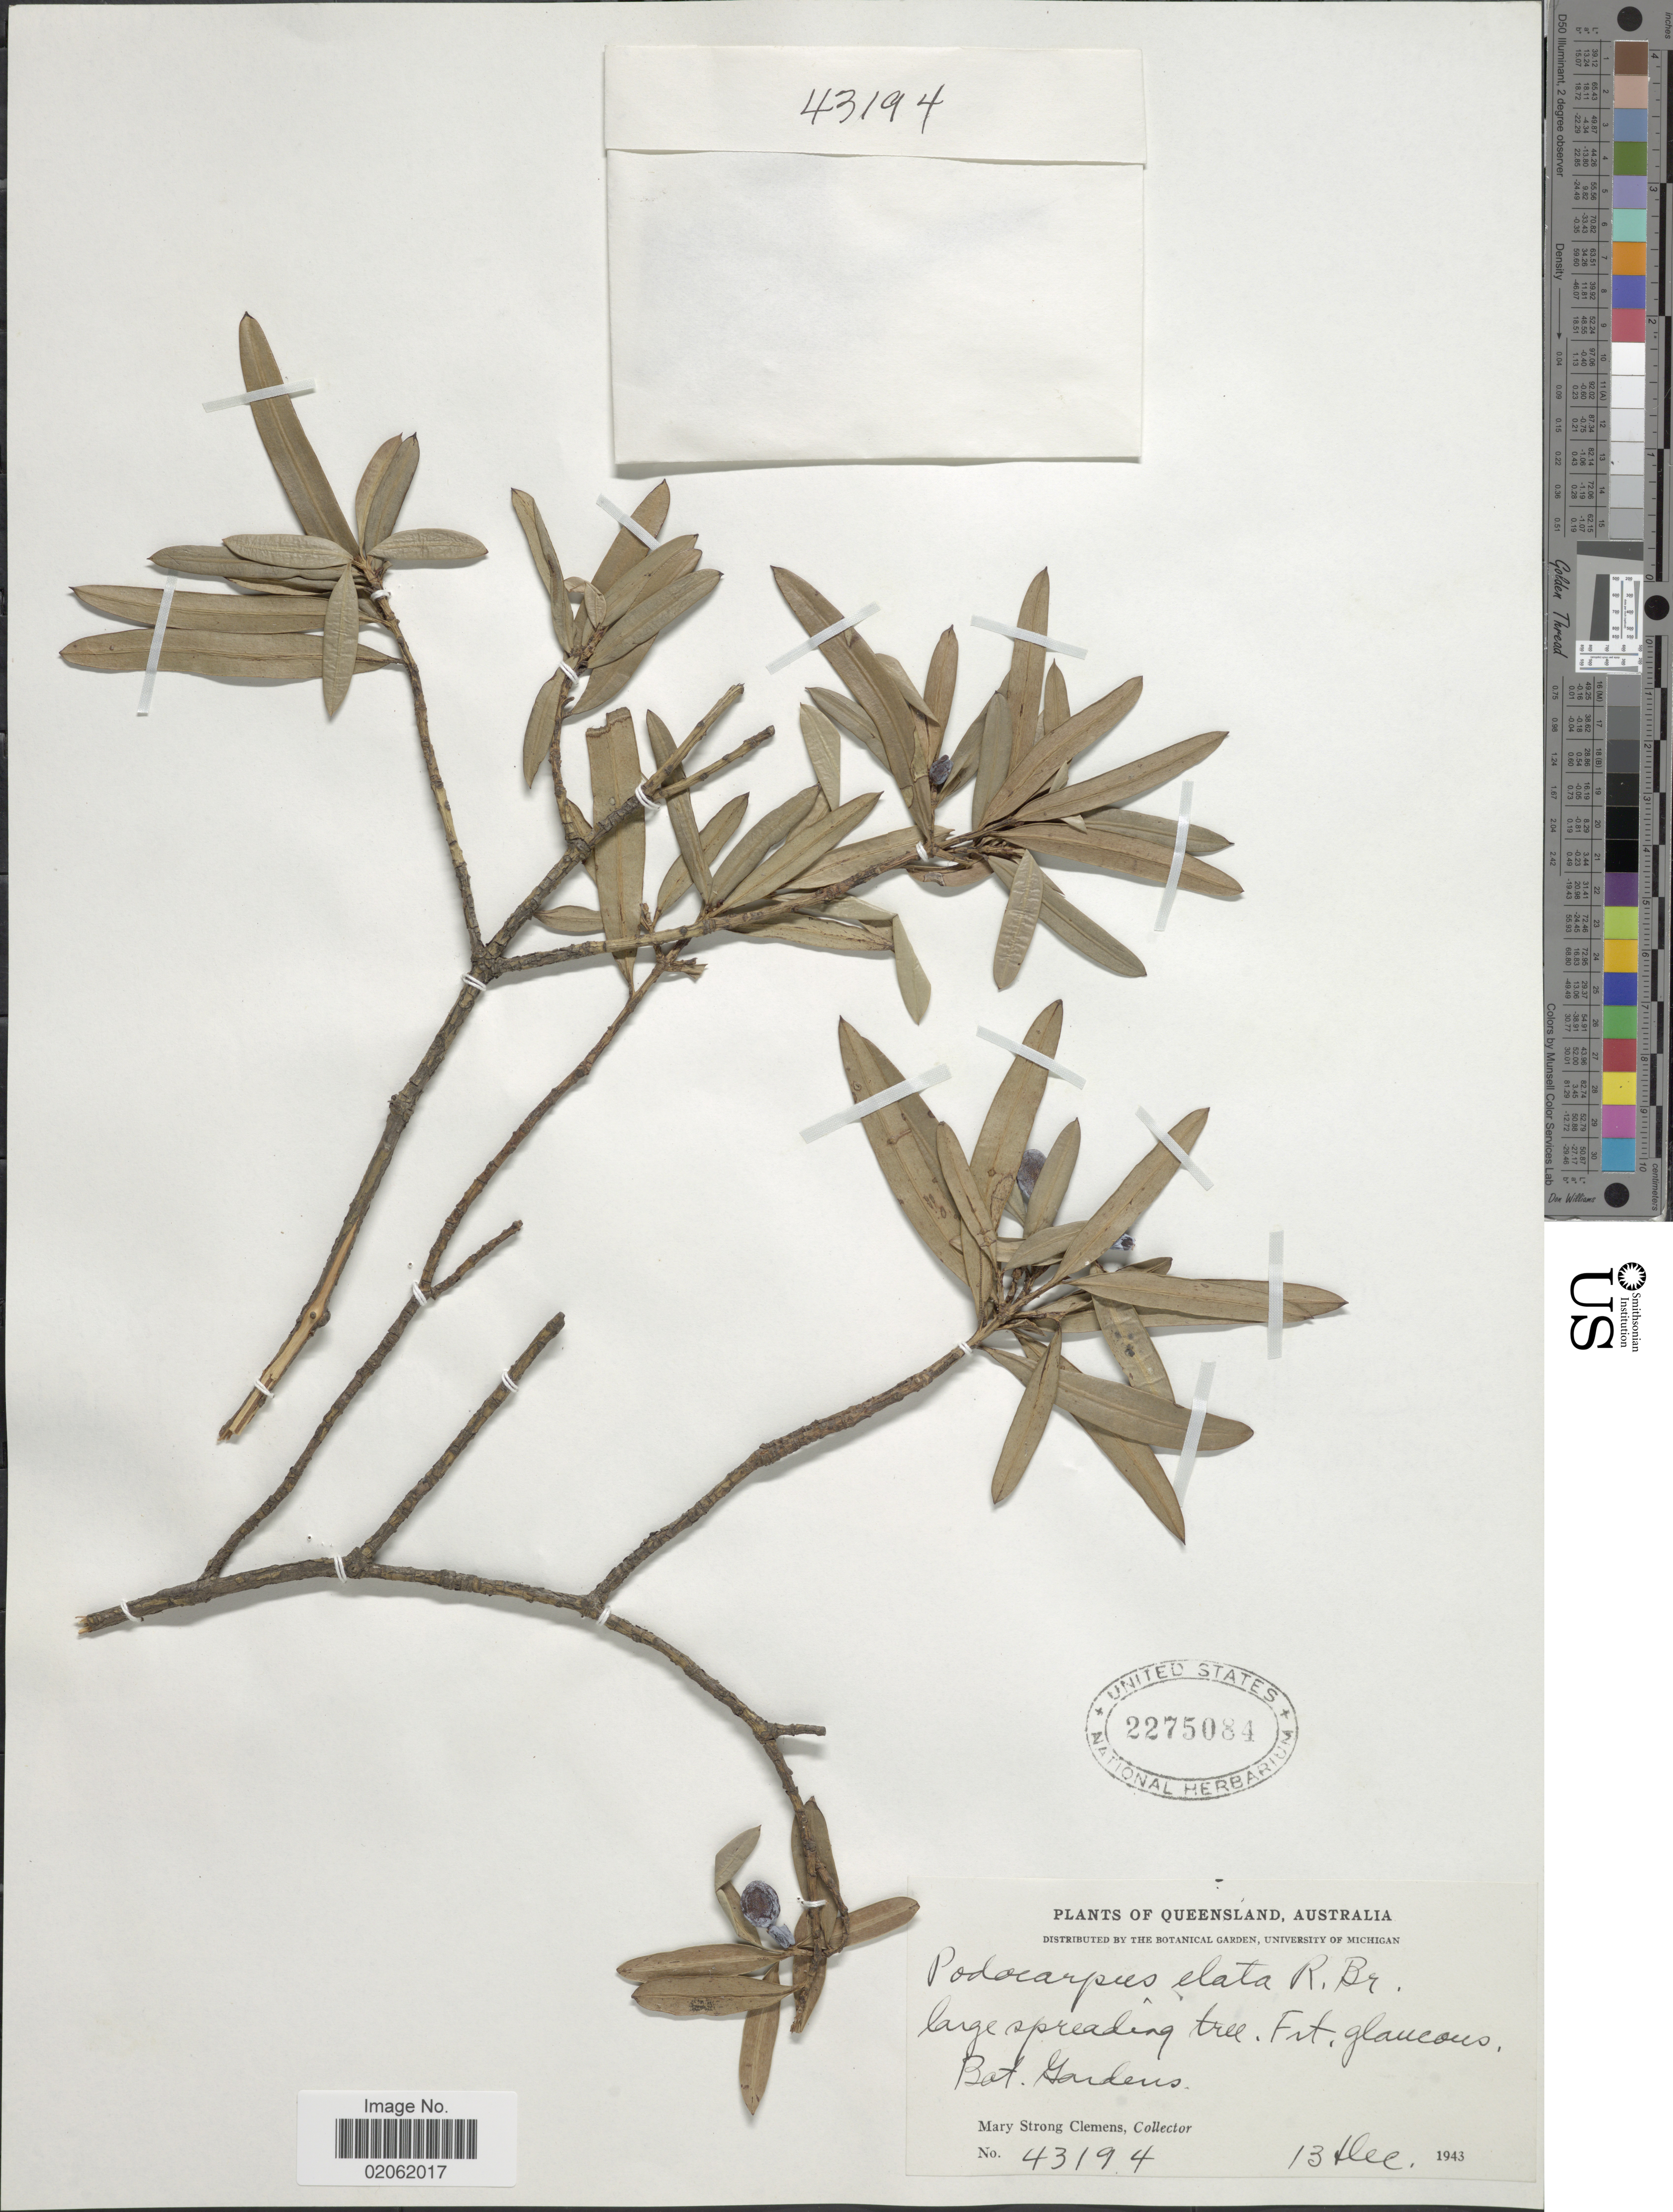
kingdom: Plantae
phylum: Tracheophyta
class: Pinopsida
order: Pinales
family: Podocarpaceae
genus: Podocarpus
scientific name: Podocarpus elatus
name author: R. Br. ex Endl.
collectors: M. S. Clemens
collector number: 43194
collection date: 1943-12-13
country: Australia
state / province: Queensland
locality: Queensland, australia. Bot. Gardens.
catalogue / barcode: US 2275084